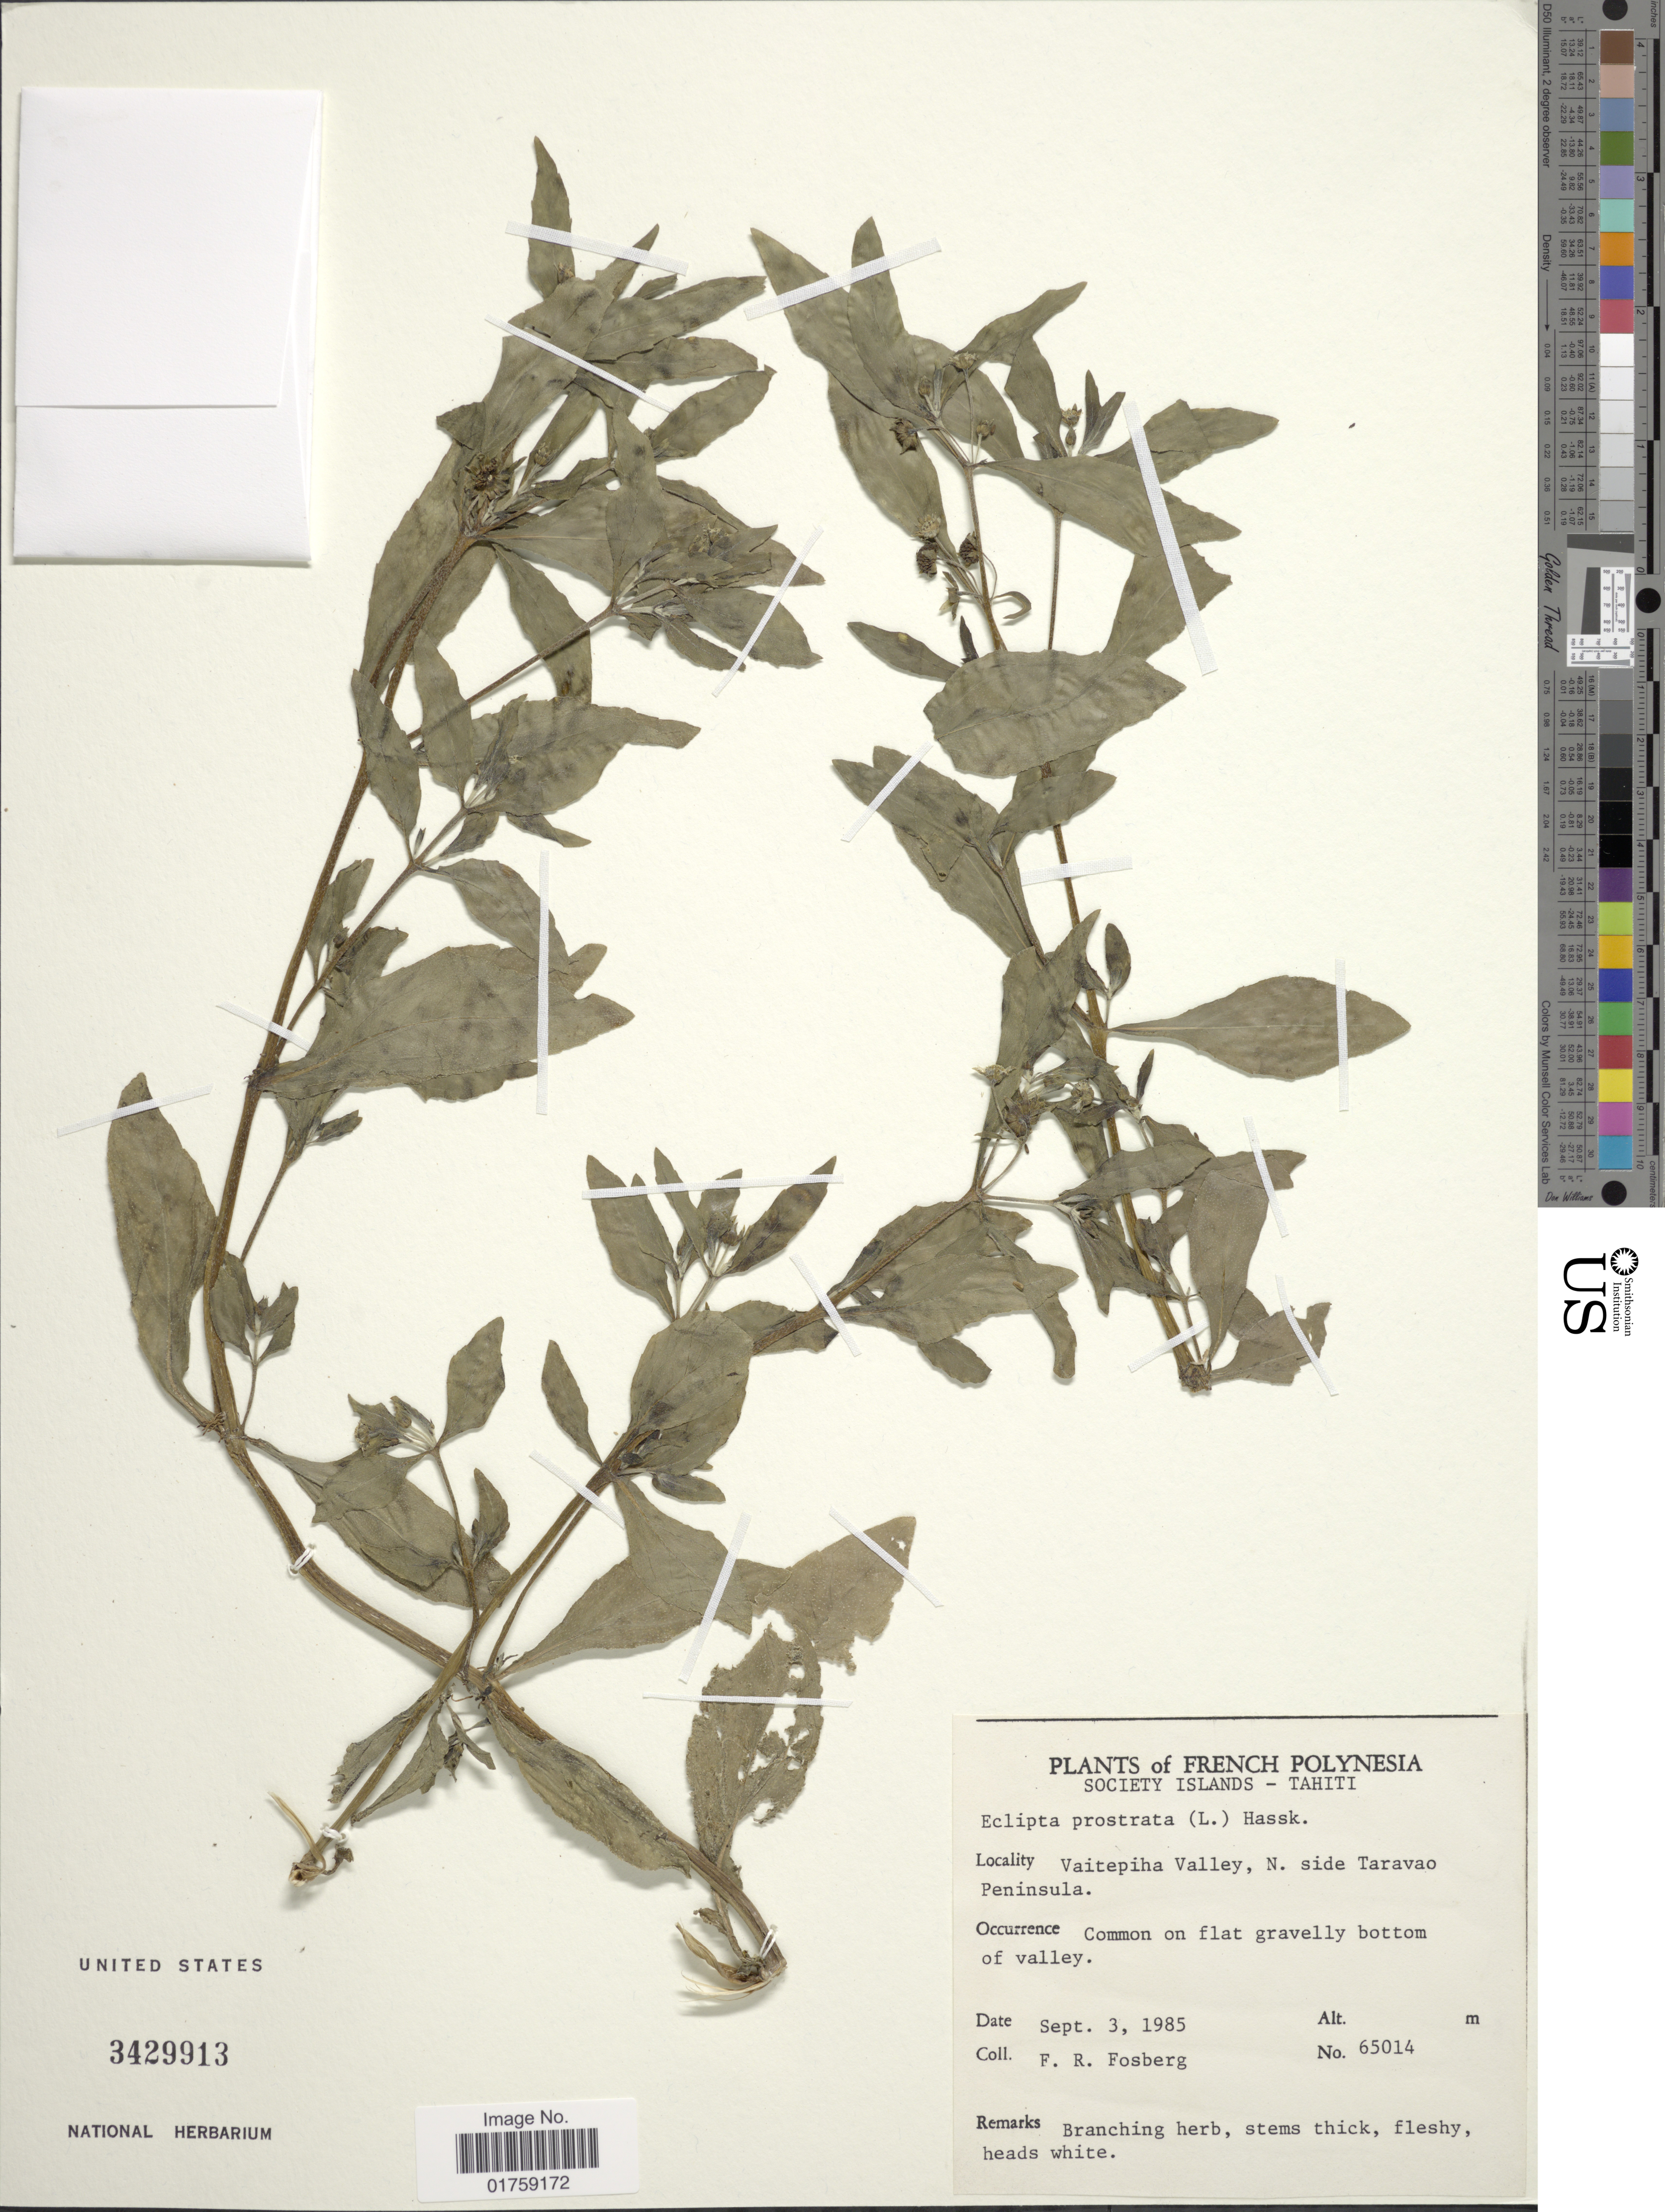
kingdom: Plantae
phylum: Tracheophyta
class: Magnoliopsida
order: Asterales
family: Asteraceae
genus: Eclipta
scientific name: Eclipta prostrata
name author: (L.) L.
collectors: F. R. Fosberg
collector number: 65014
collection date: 1985-09-03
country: French Polynesia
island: Tahiti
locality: French Polynesia. Society Islands-Tahiti. Vaitepiha Valley, N. side Taravao Peninsula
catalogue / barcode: US 3429913